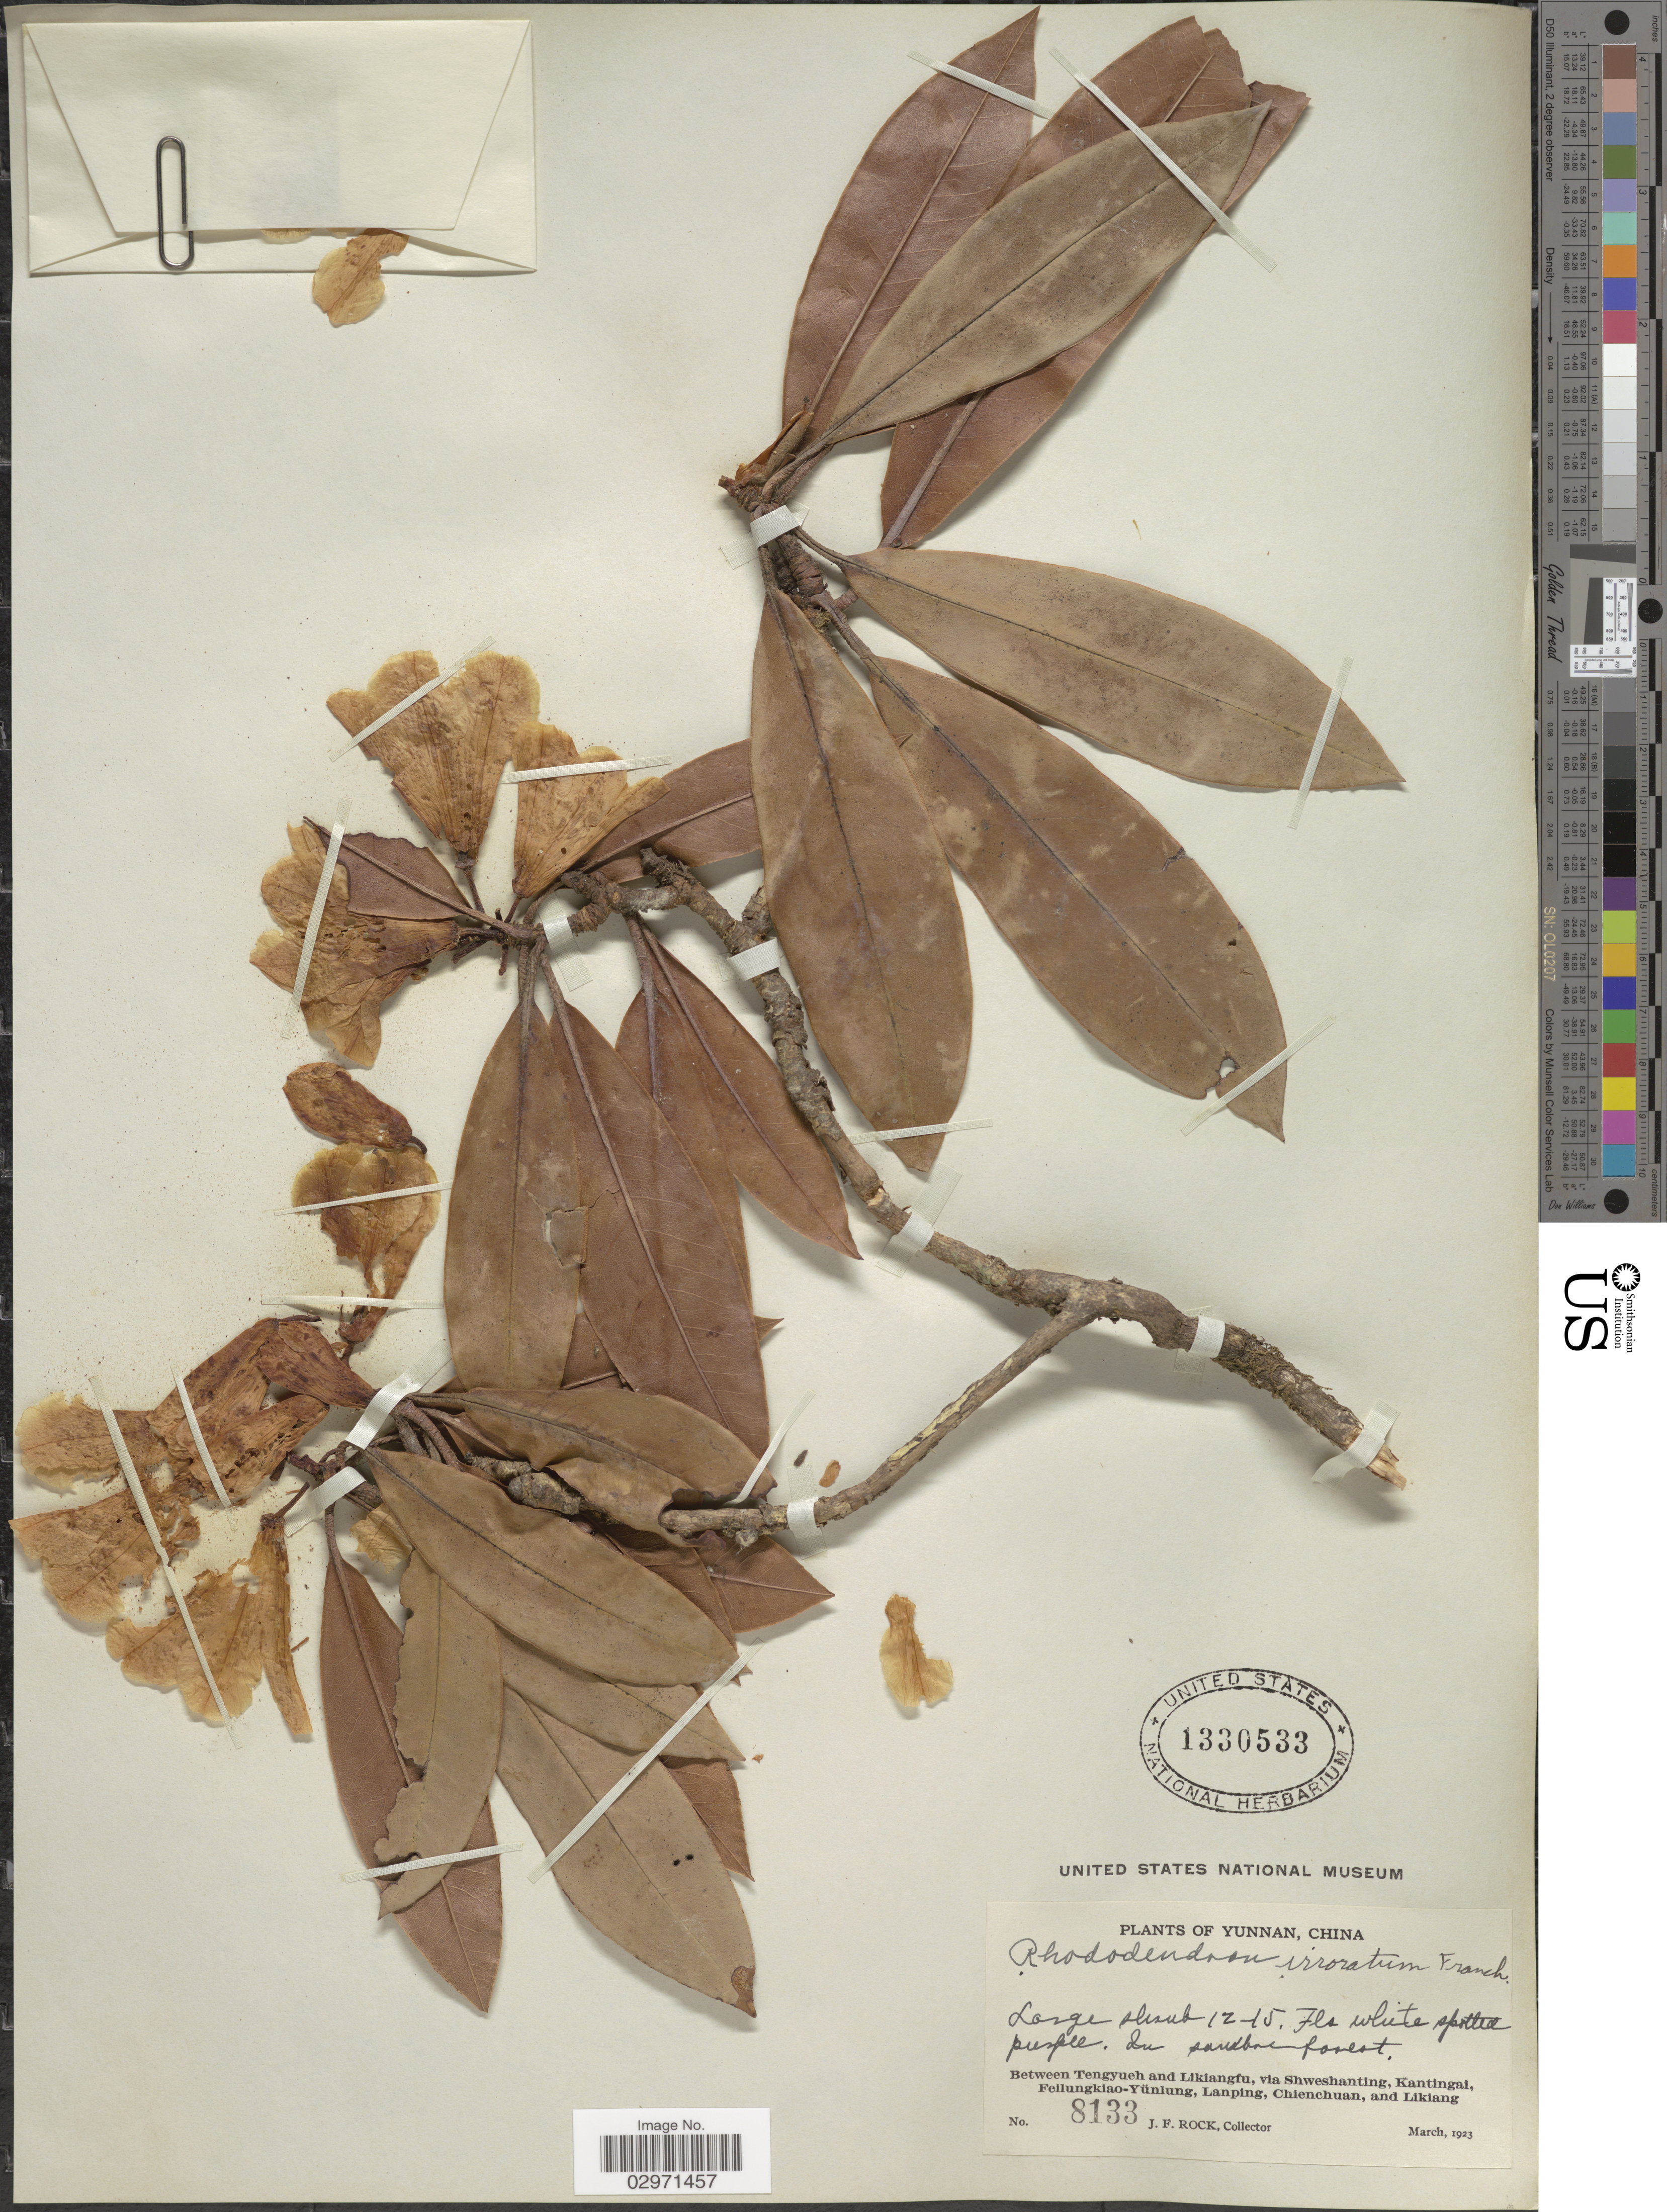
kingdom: Plantae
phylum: Tracheophyta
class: Magnoliopsida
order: Ericales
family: Ericaceae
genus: Rhododendron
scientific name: Rhododendron irroratum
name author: Franch.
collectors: J. Rock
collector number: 8133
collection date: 1923-03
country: China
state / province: Yunnan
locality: Between Tengyueh and Likiangfu, via Shweshanting, Kantingai, Feilungkiao-Yünlung, Lanping, Chienchuan, and Likiang.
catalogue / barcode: US 1330533